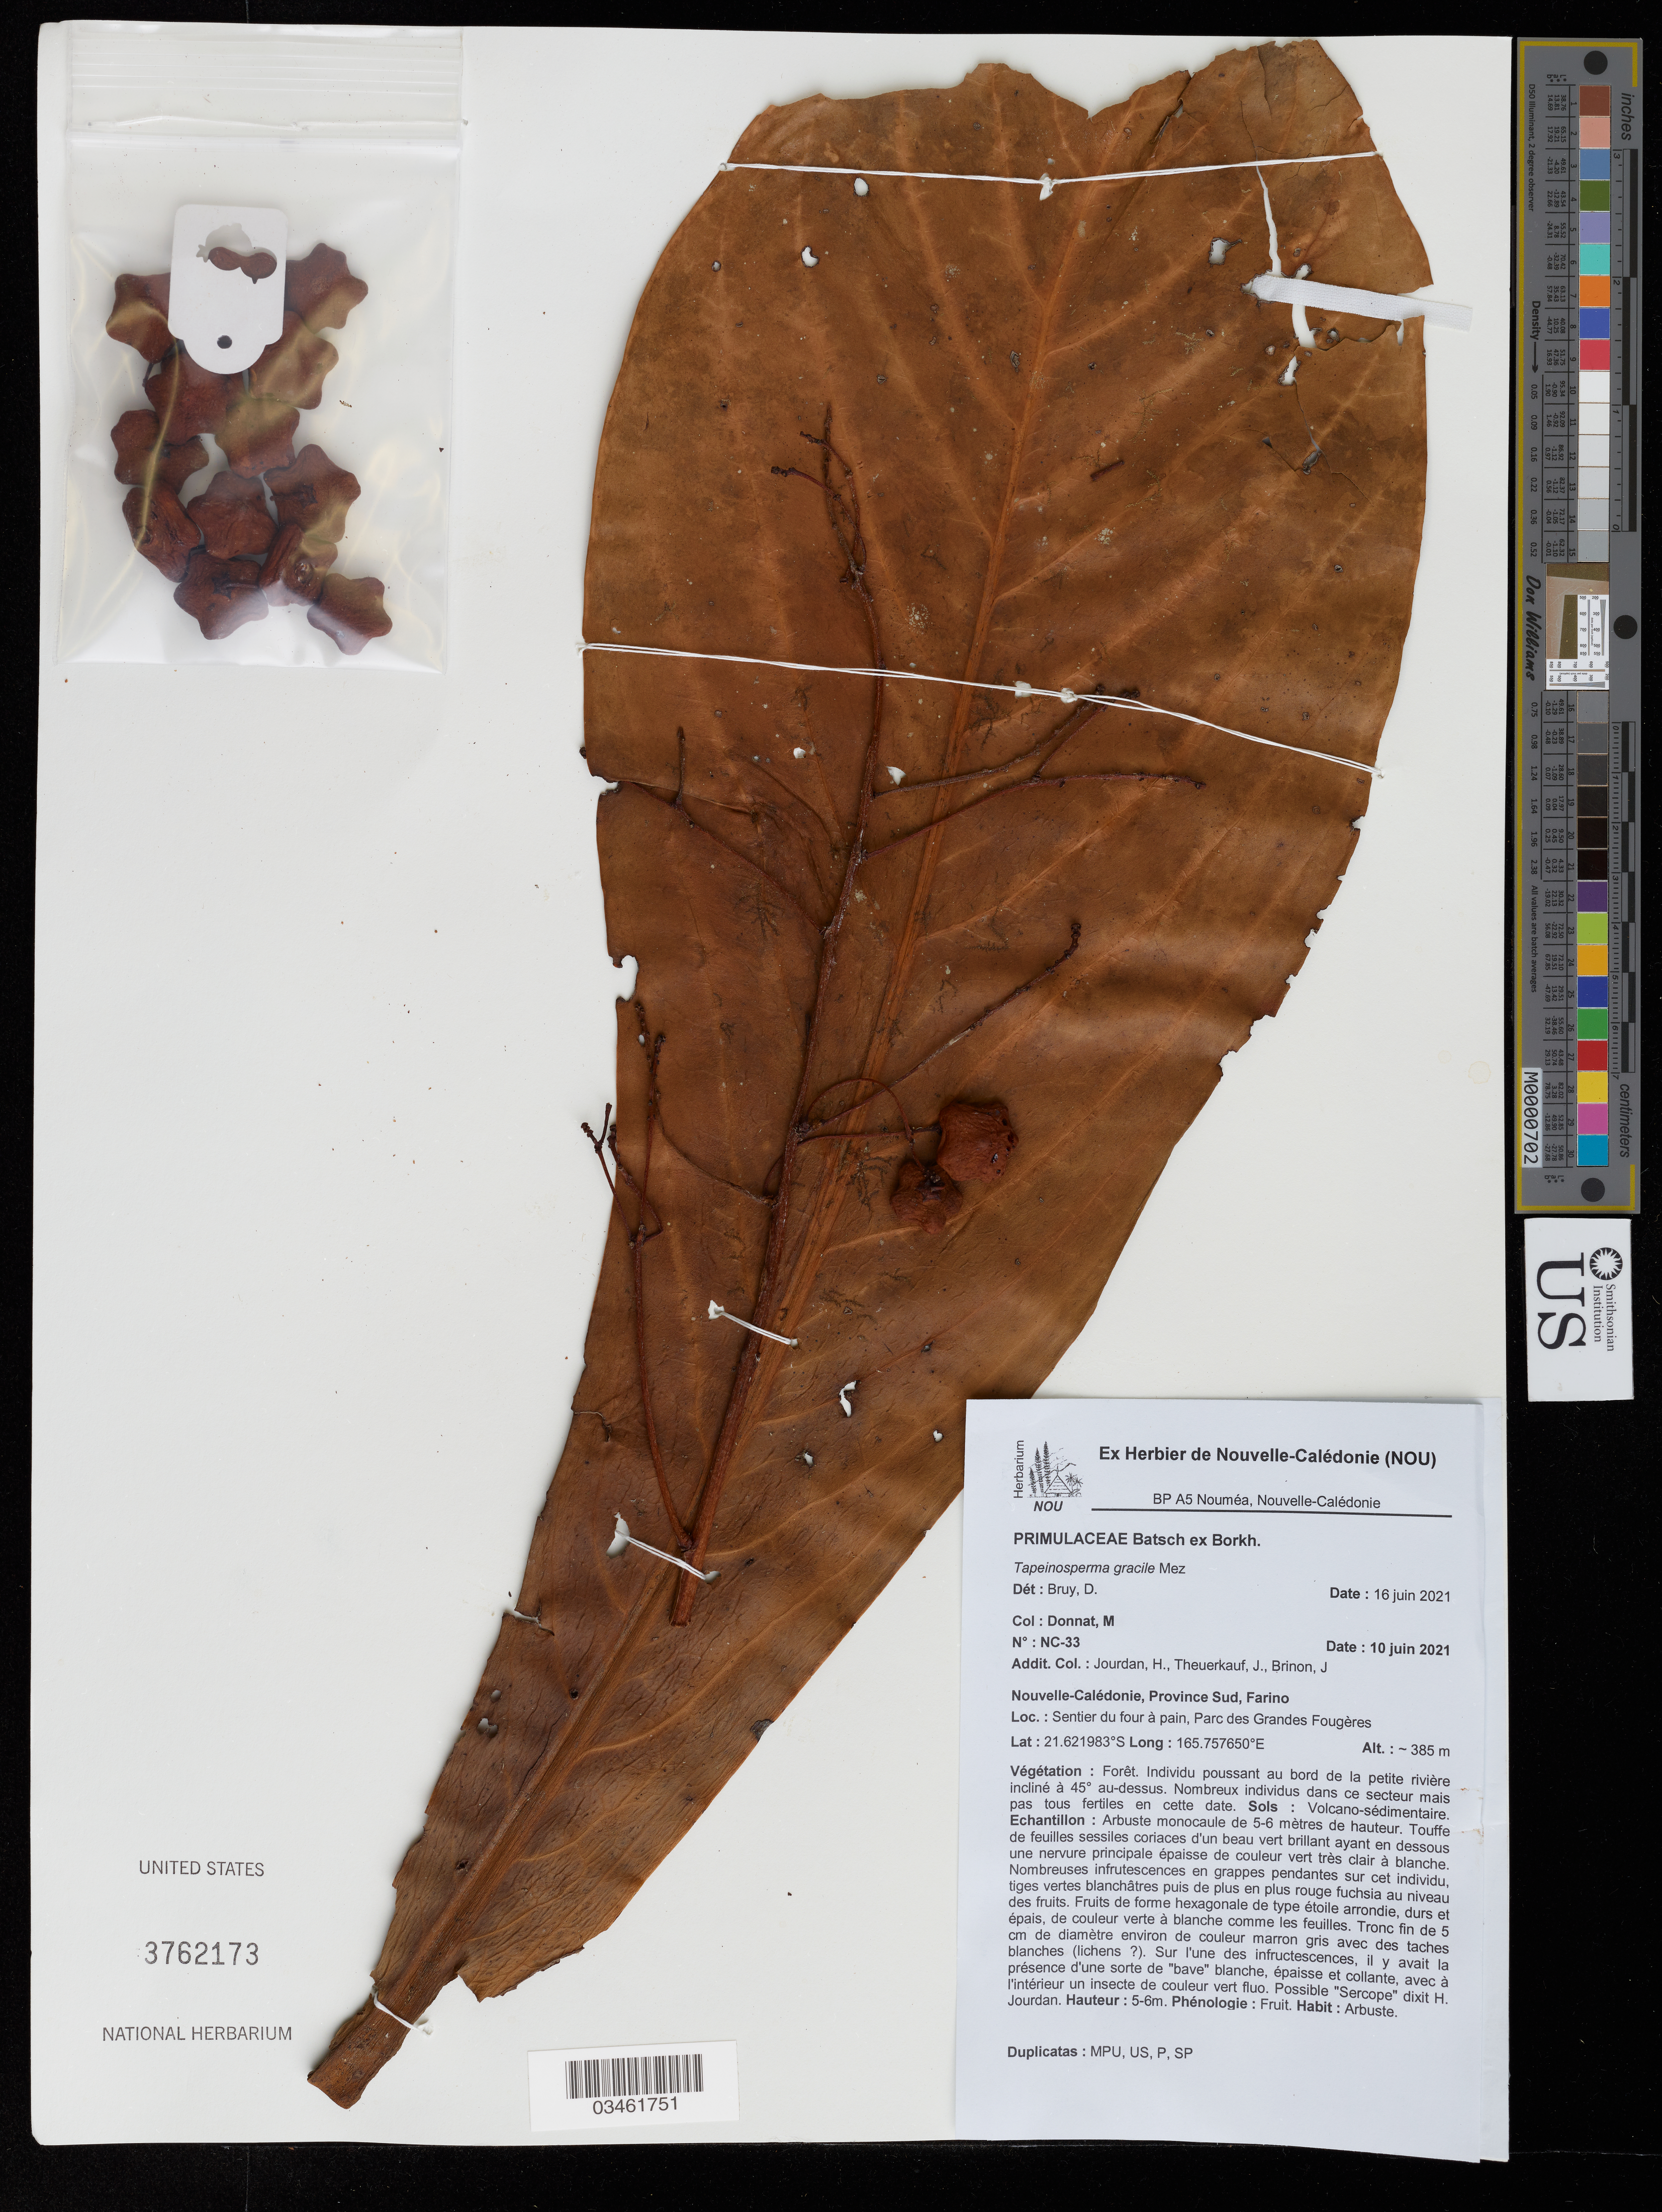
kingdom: Plantae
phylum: Tracheophyta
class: Magnoliopsida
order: Ericales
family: Primulaceae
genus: Tapeinosperma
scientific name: Tapeinosperma gracile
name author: Mez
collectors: M. Donnat, H. Jourdan, J. Theuerkauf & J. Brinon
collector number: NC-33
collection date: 2021-06-10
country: New Caledonia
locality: Province Sud, Farino. Sentier du four à pain, Parc des Grandes Fougères.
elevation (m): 385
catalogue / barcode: US 3762173